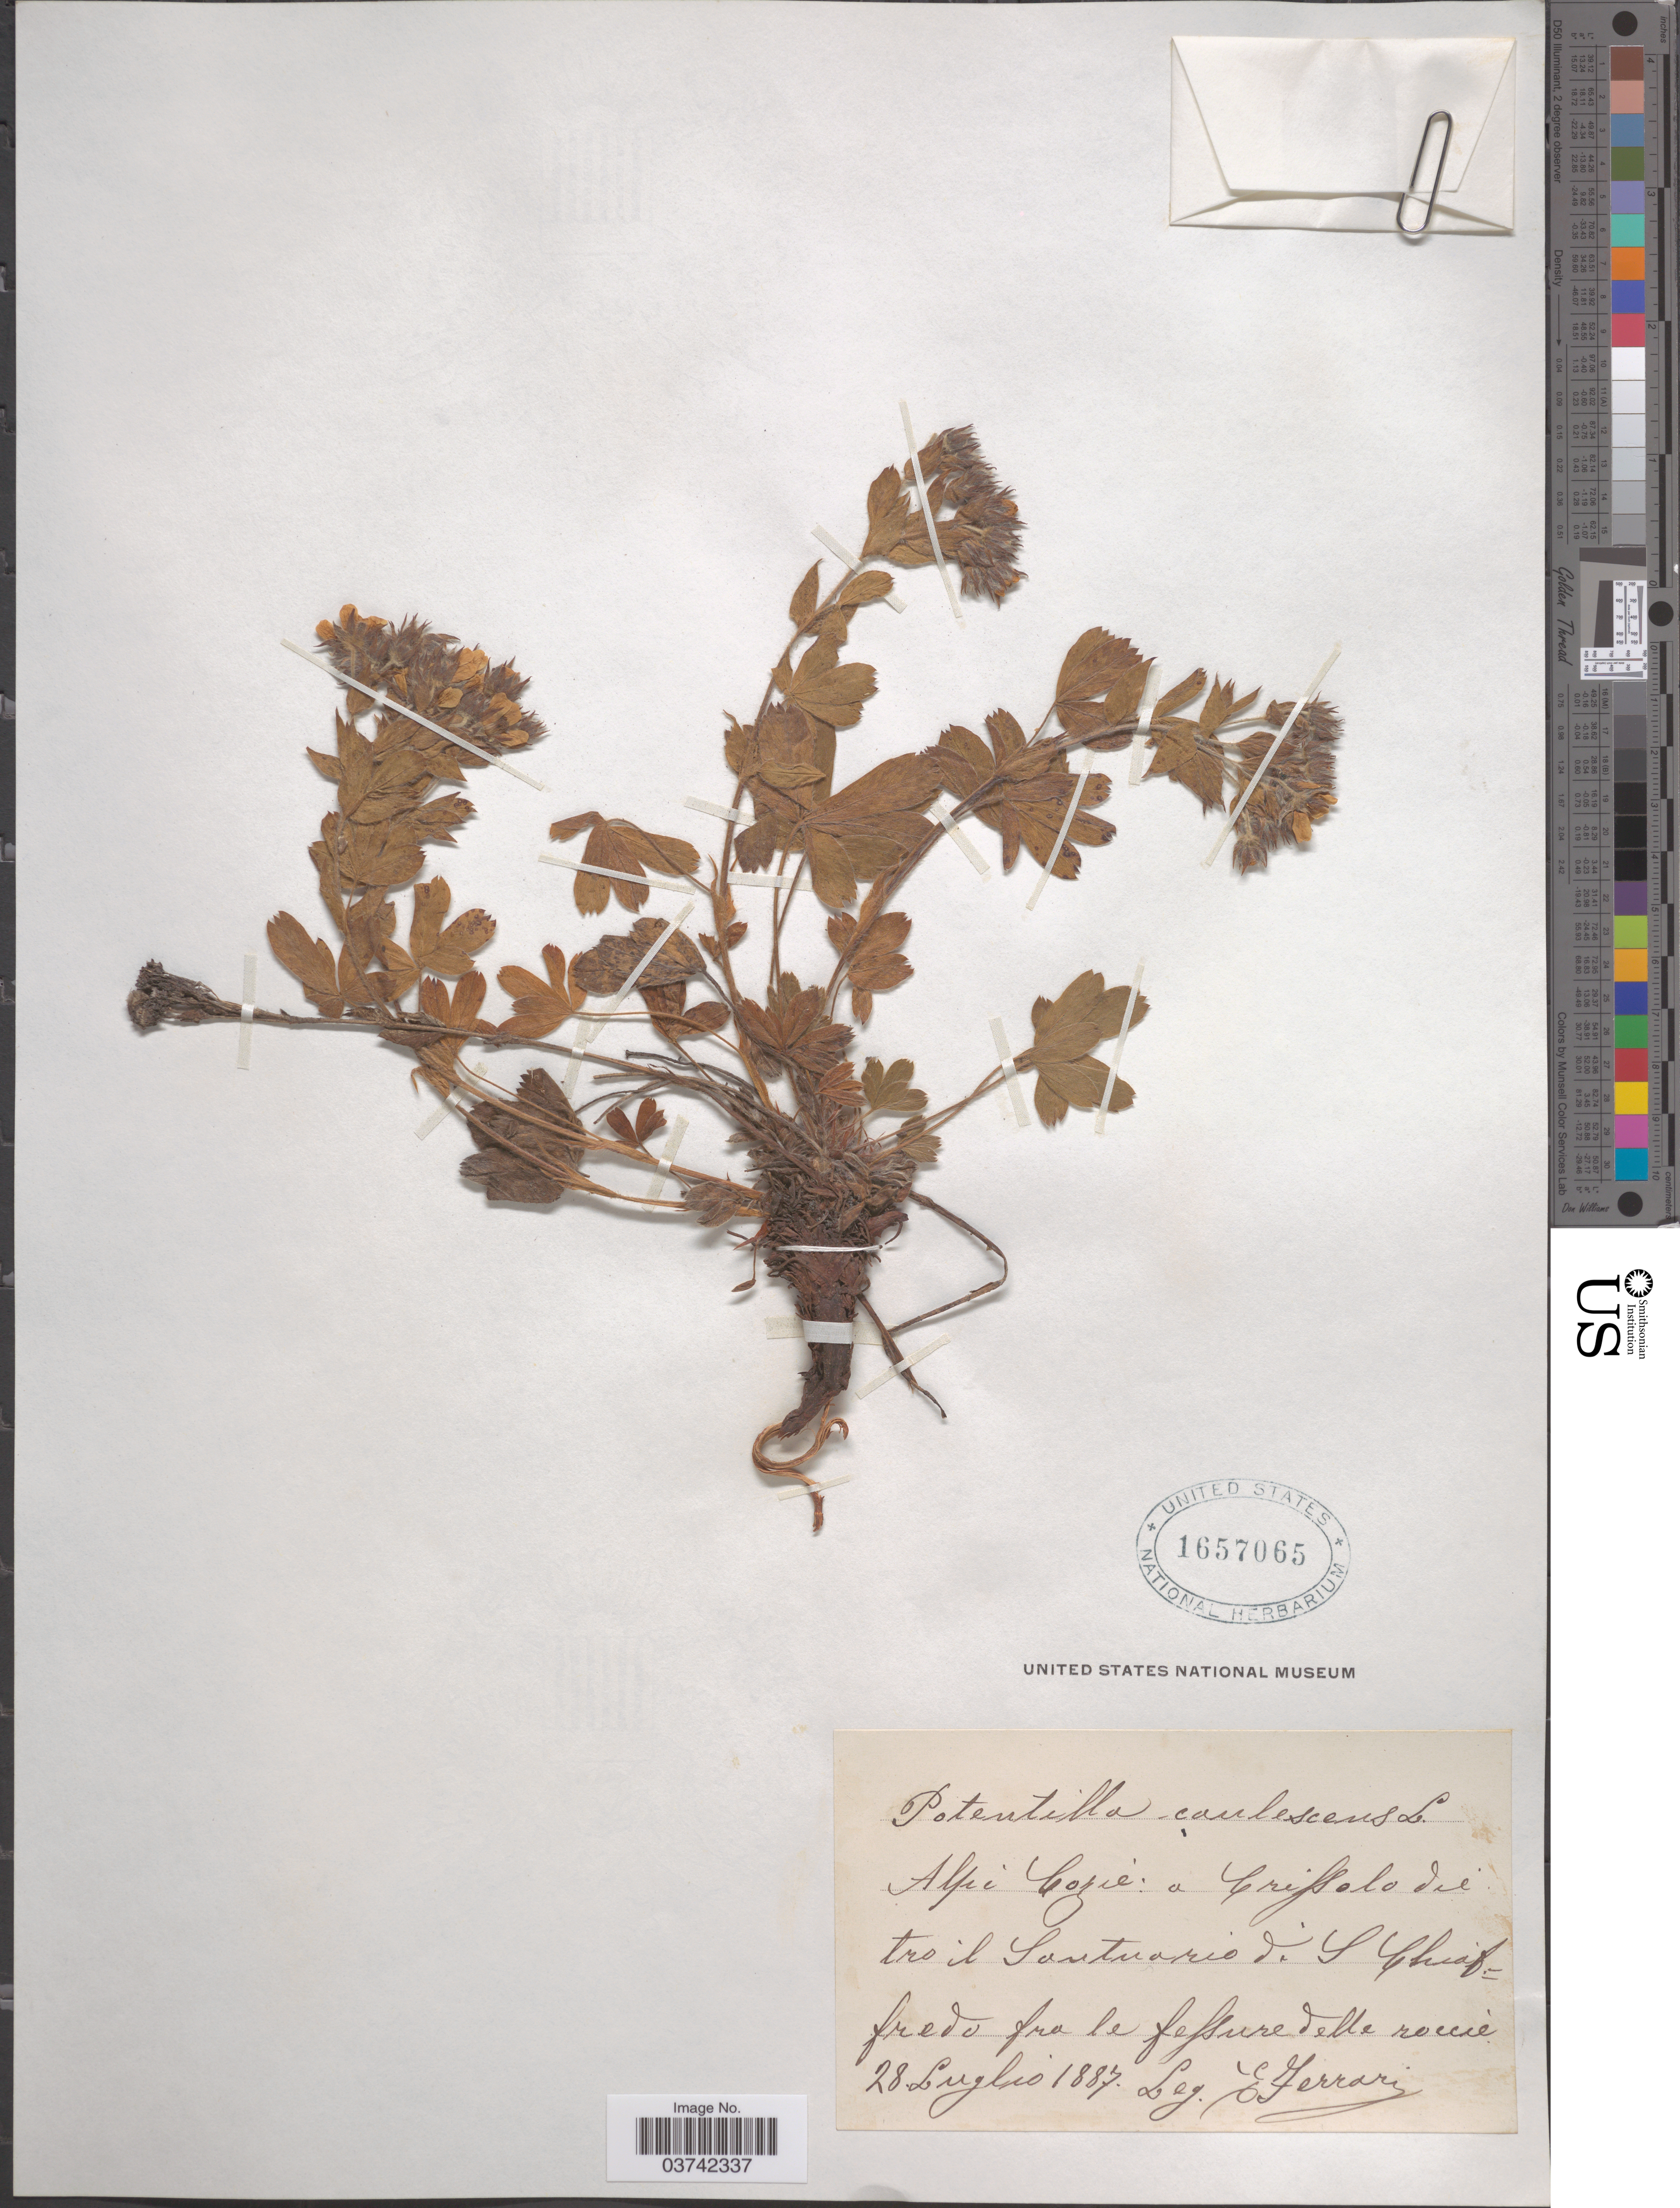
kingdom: Plantae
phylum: Tracheophyta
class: Magnoliopsida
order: Rosales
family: Rosaceae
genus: Potentilla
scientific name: Potentilla caulescens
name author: L.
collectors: E. Ferrari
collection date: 1887-07-28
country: Italy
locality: Alpé Cozie: a Crissolo die tro il Santuario di S Chiaffredo fra le fessure delle roccie. [interpreted]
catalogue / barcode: US 1657065